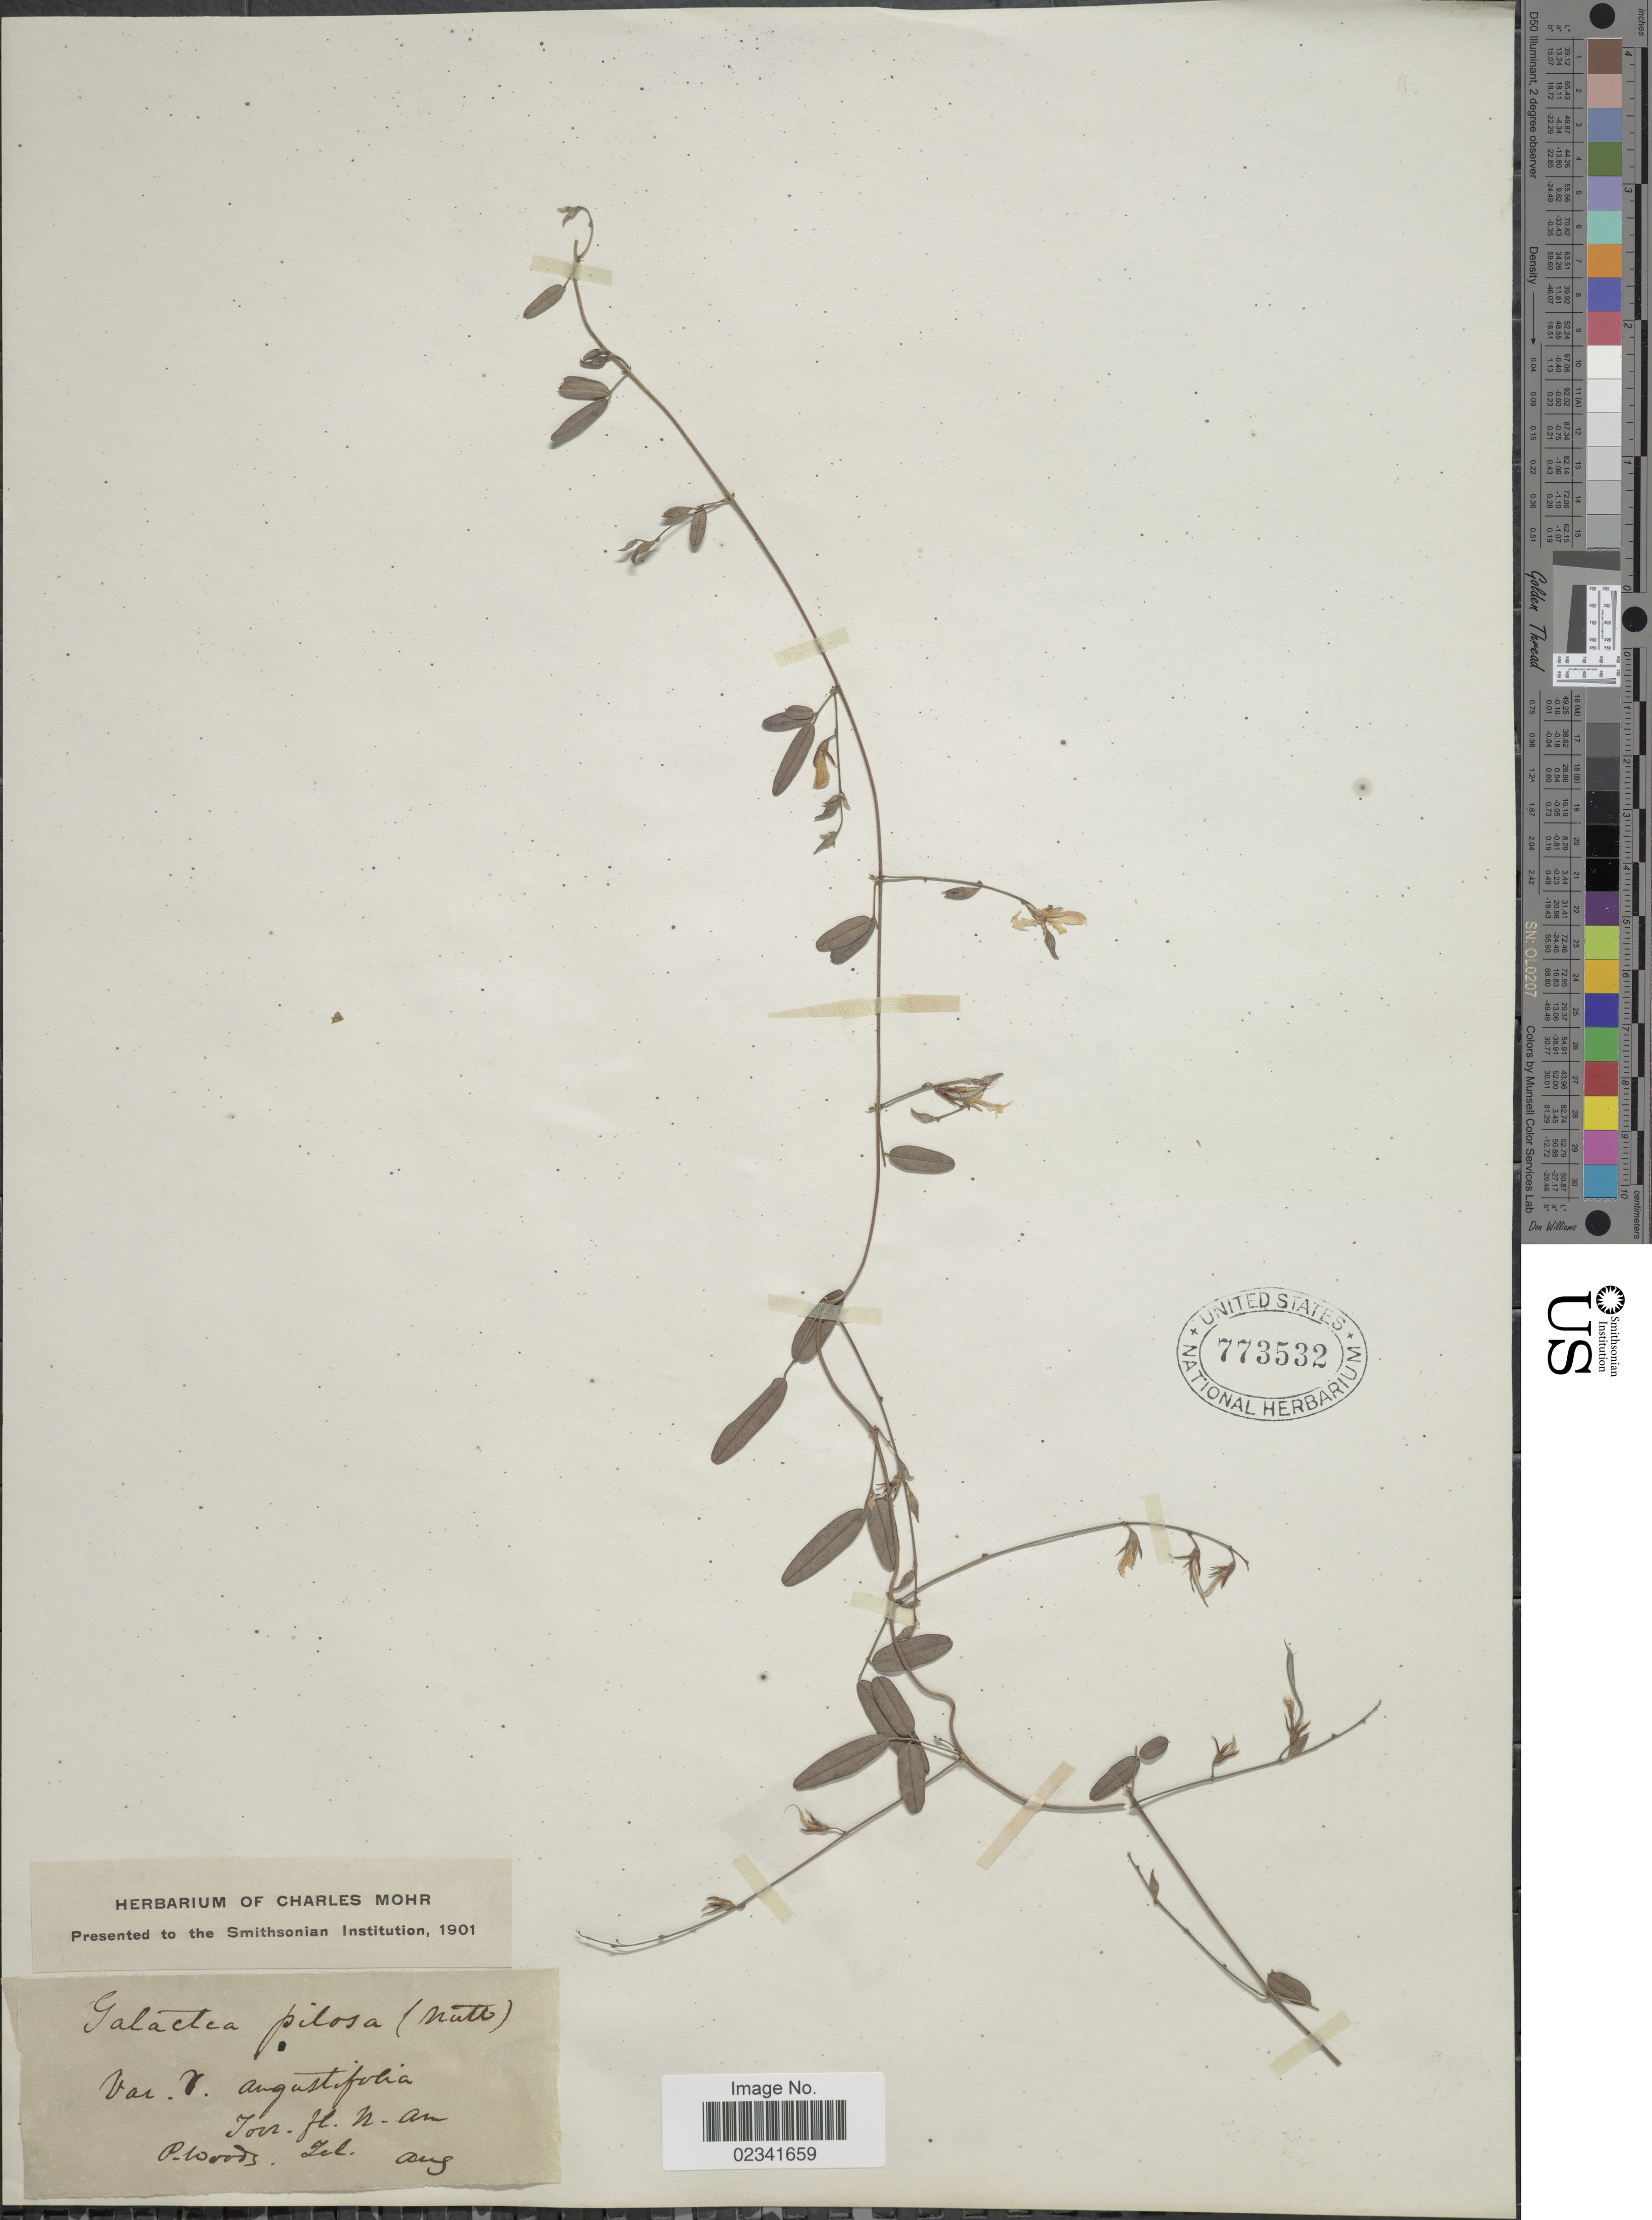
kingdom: Plantae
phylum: Tracheophyta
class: Magnoliopsida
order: Fabales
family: Fabaceae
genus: Galactia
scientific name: Galactia parvifolia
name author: A. Rich.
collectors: ex herb. Charles Mohr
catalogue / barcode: US 773532